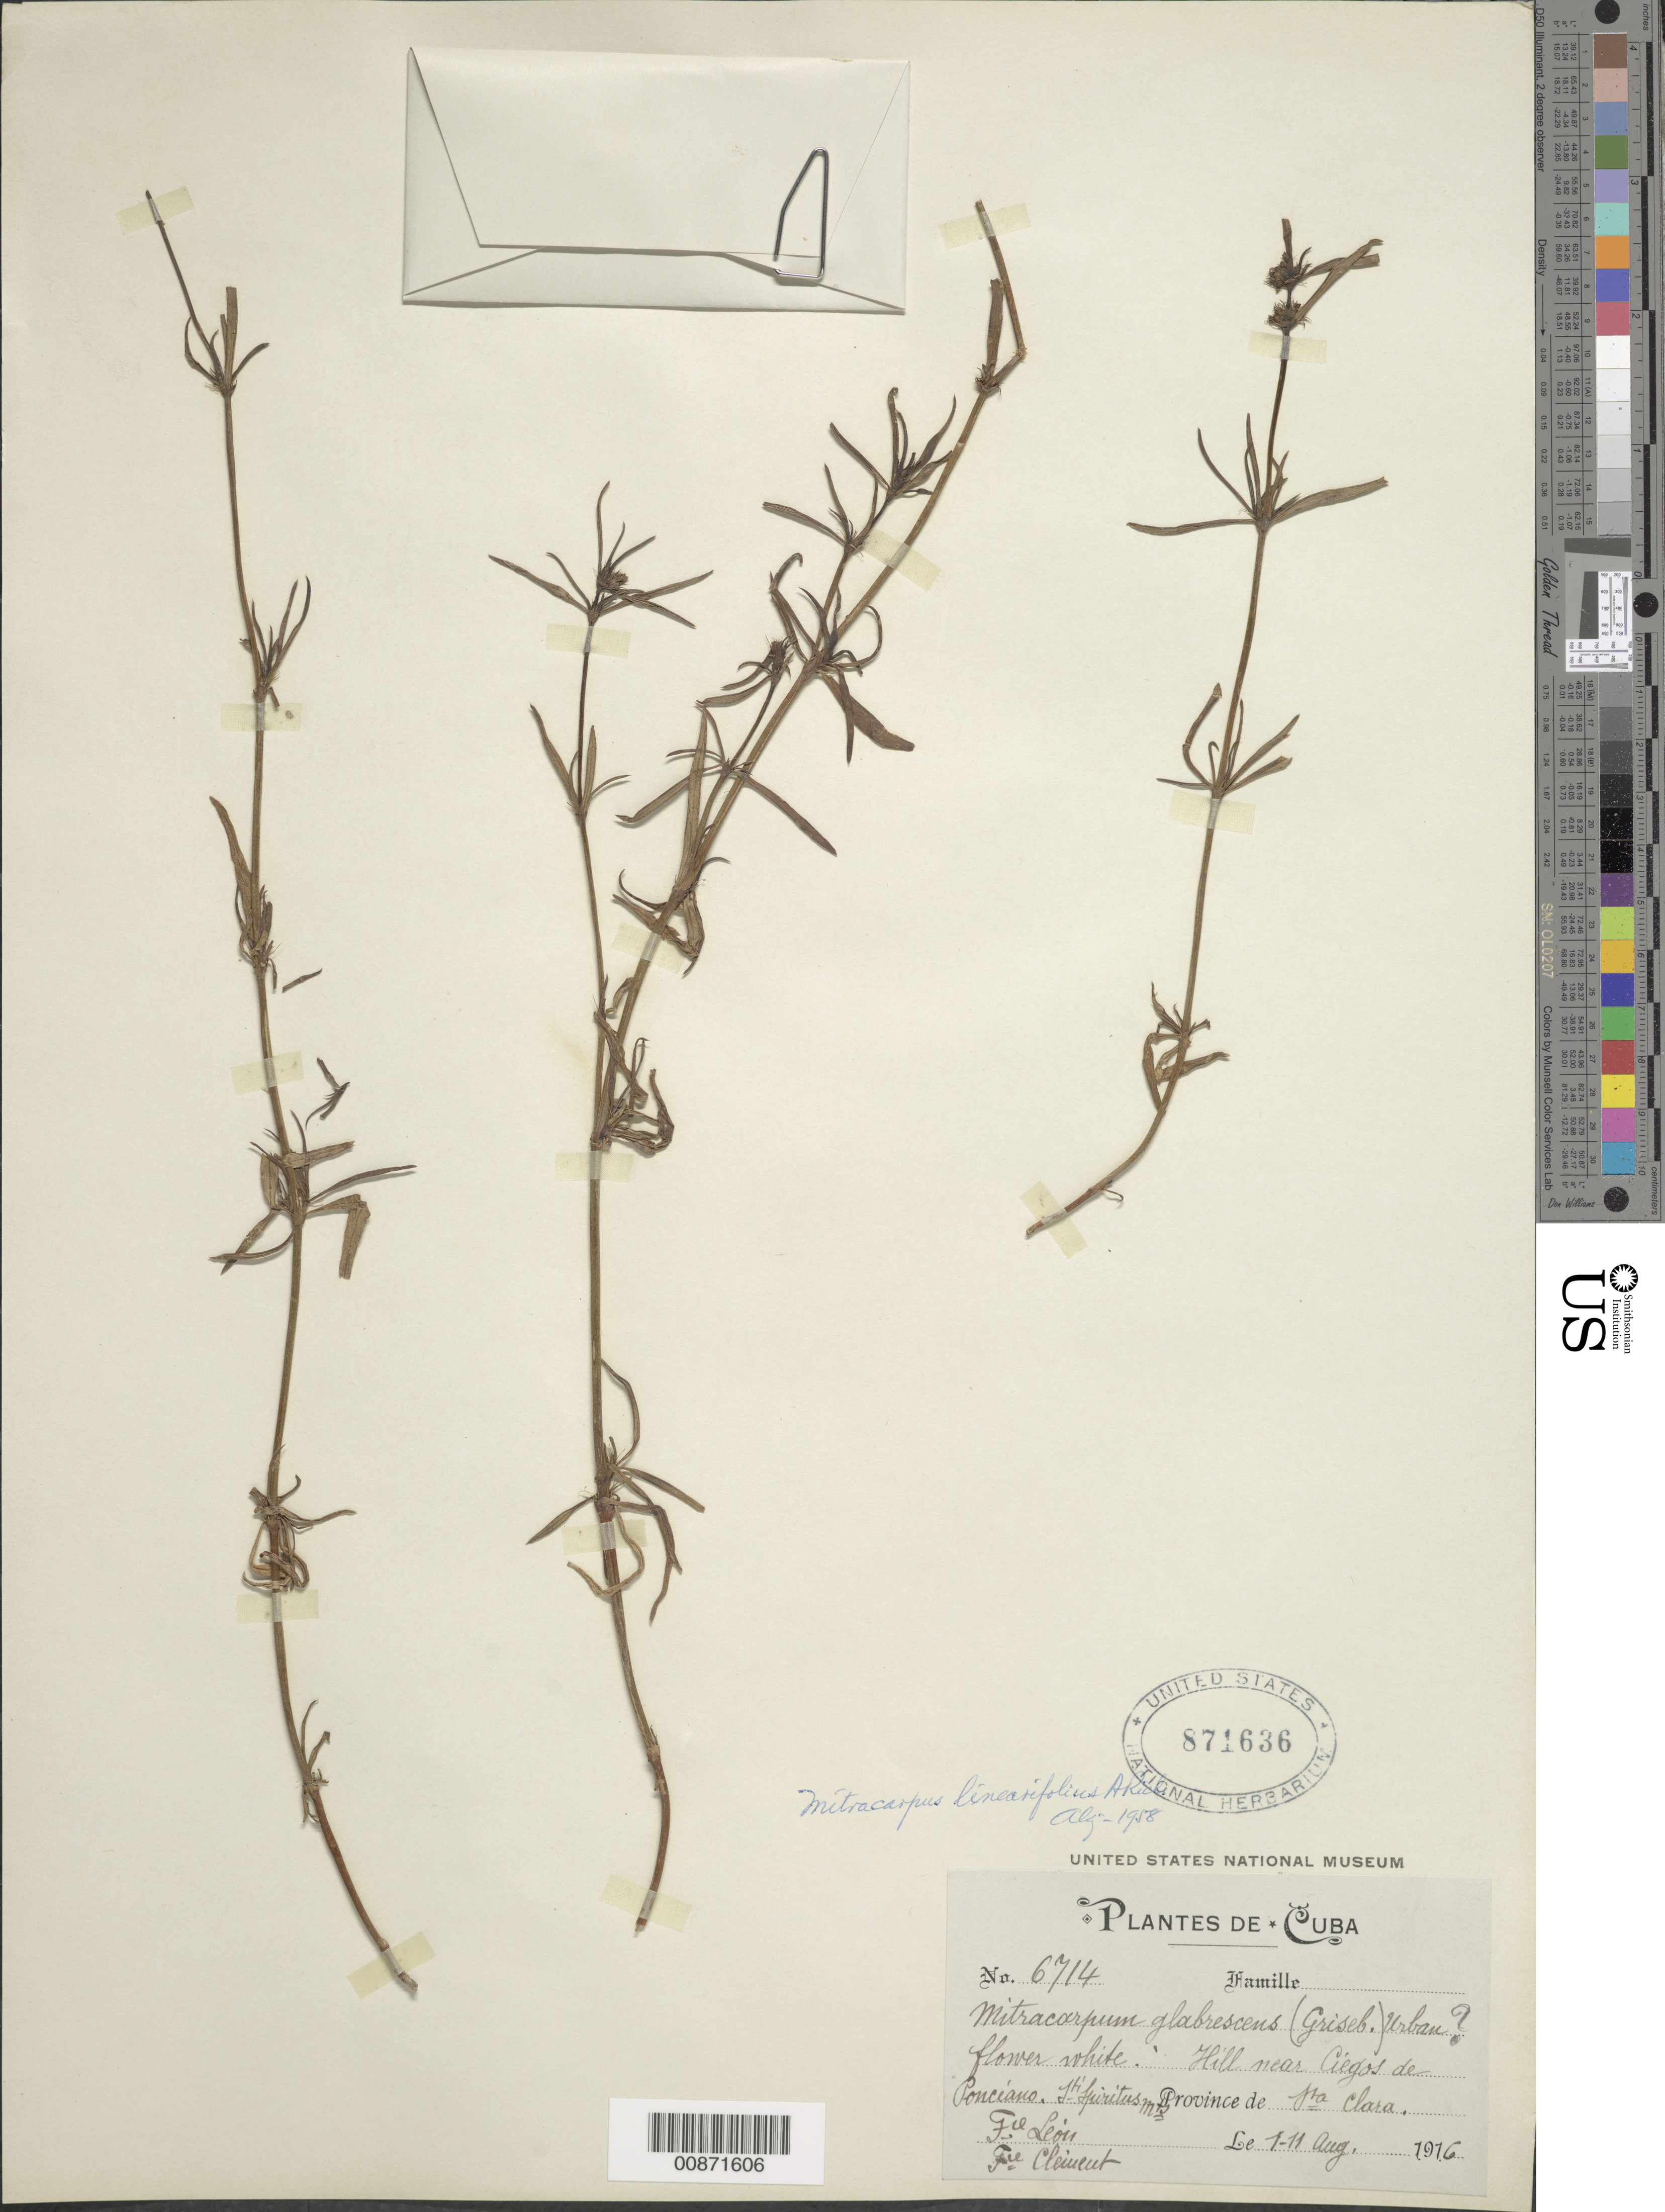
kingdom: Plantae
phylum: Tracheophyta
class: Magnoliopsida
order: Gentianales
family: Rubiaceae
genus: Mitracarpus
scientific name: Mitracarpus linearifolius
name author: A. Rich.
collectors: Bro. León & B. Clement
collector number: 6714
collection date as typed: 01 Aug 1916 to 11 Aug 1916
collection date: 1916-08-01/1916-08-11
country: Cuba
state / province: Las Villas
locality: Hill near Ciegoa de Ponciano, Sti. Spiritus Mts.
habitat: Hill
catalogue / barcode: US 871636